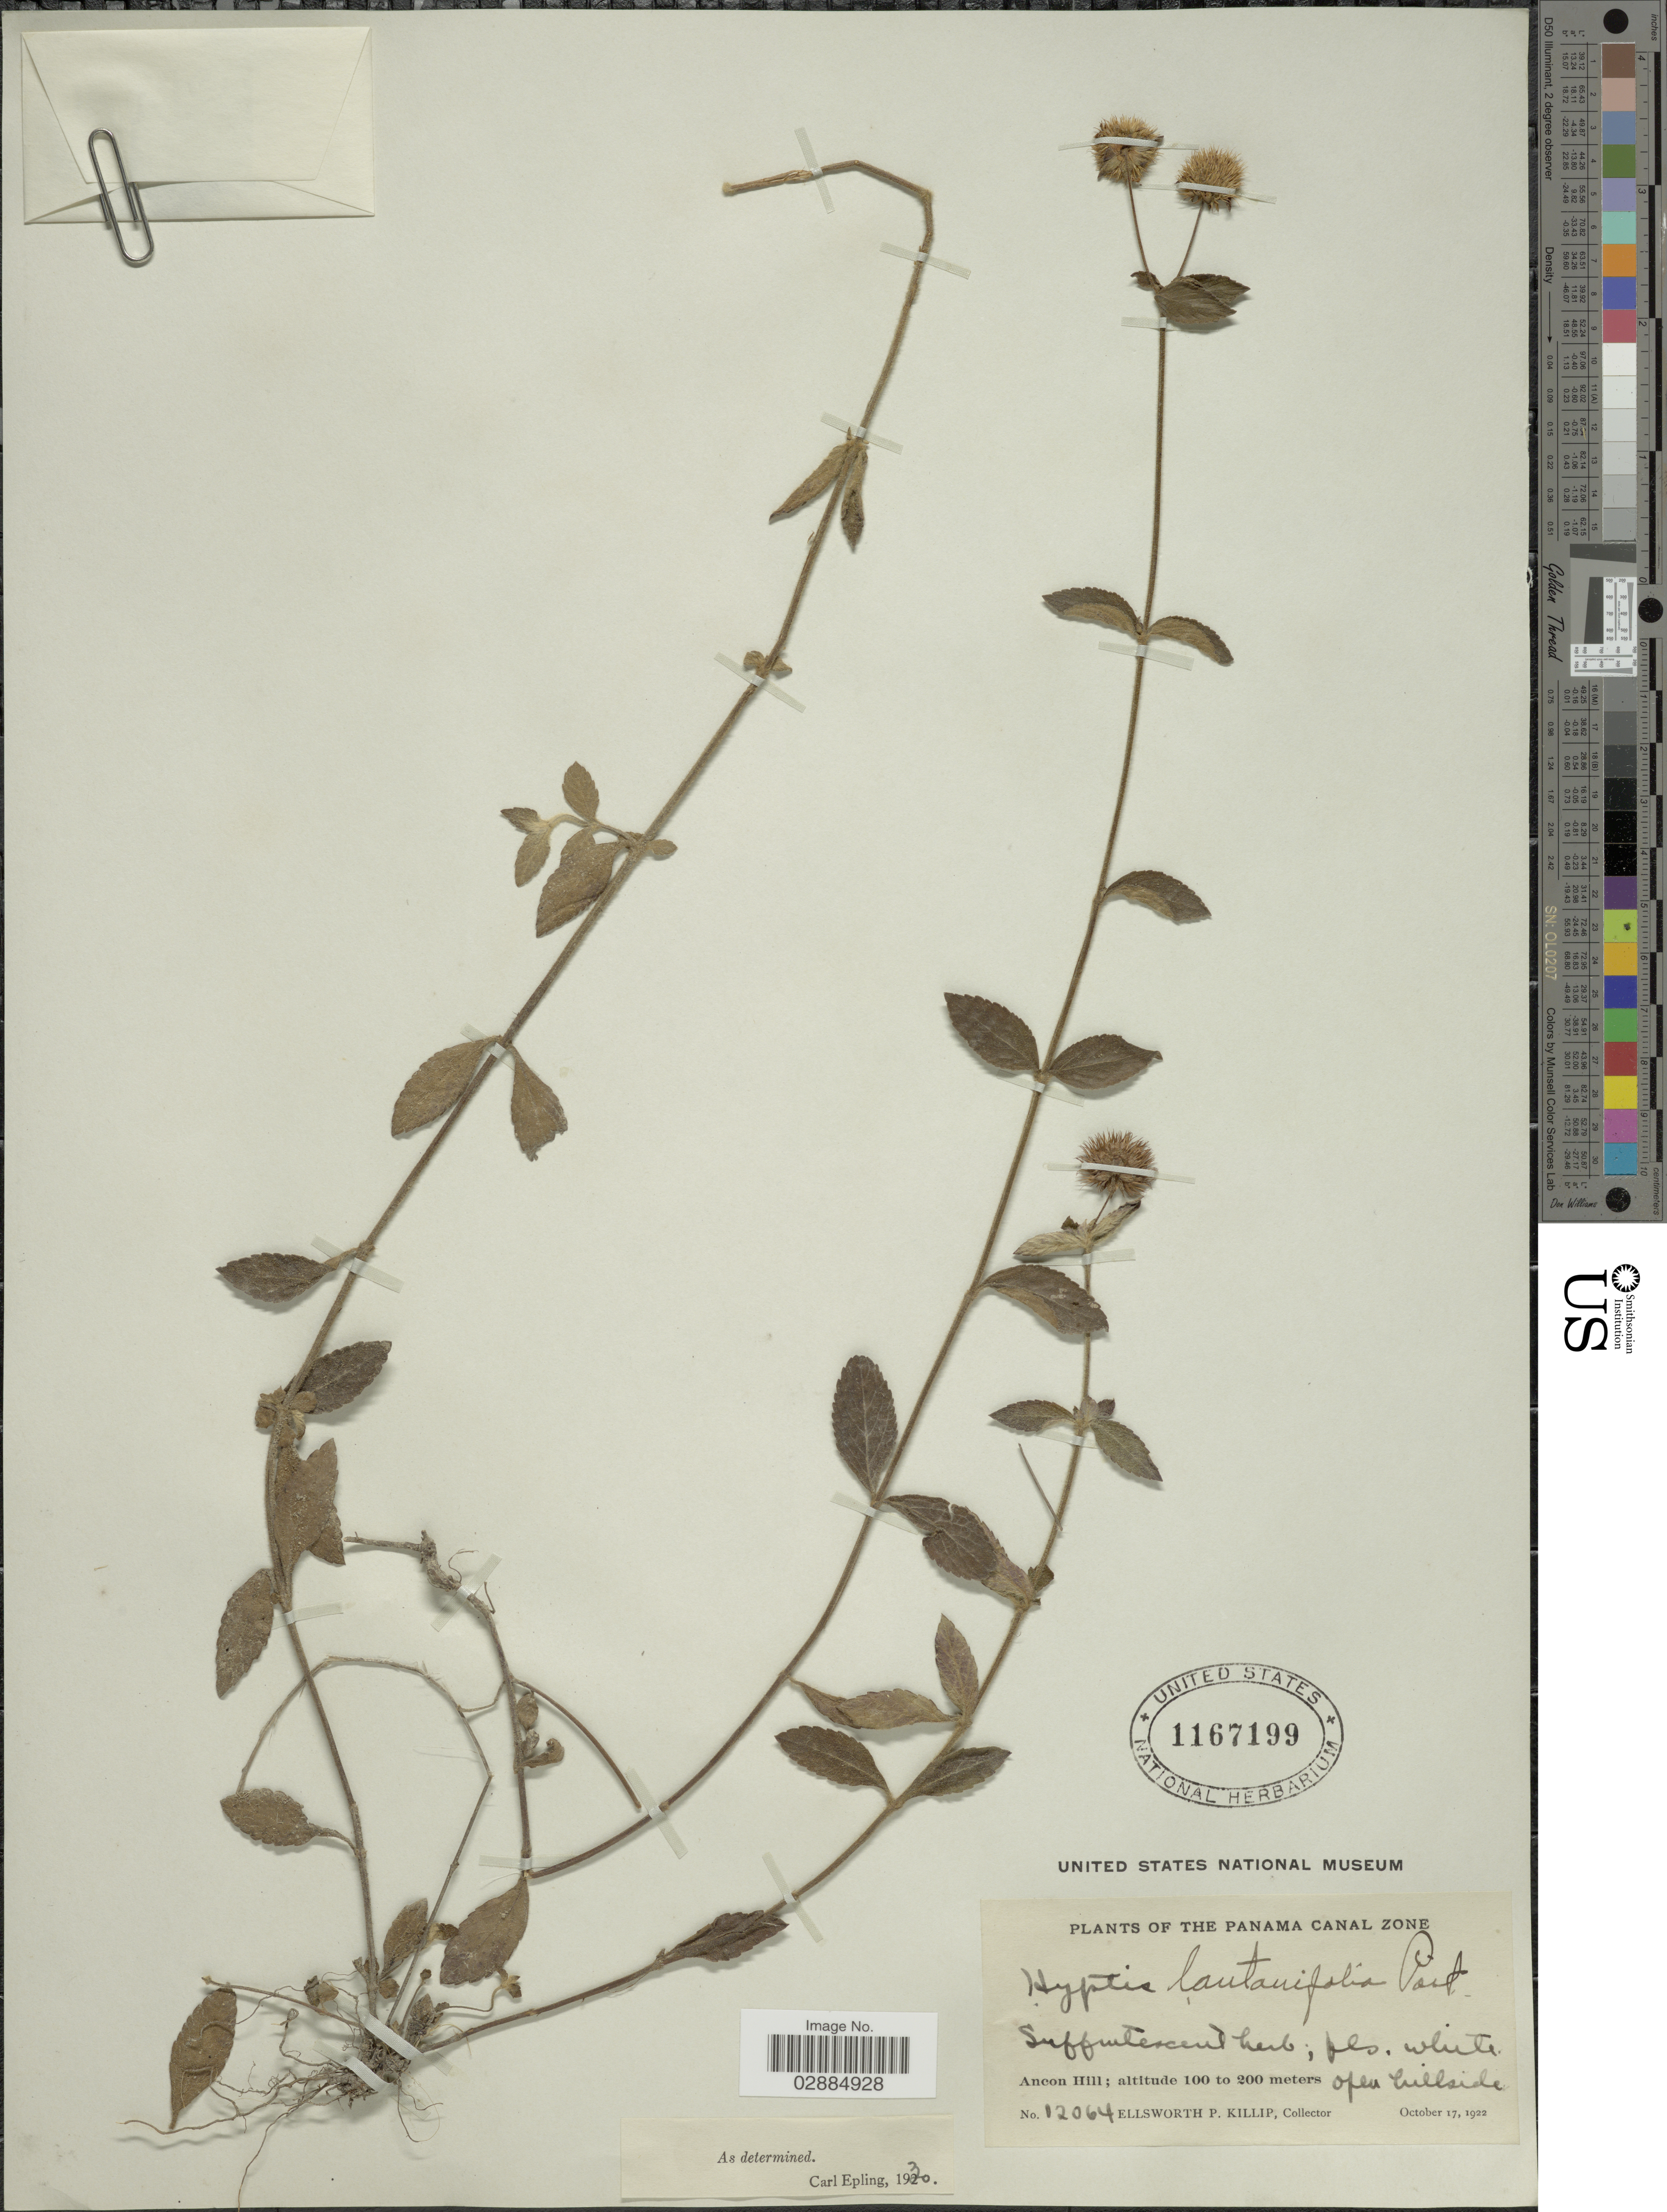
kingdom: Plantae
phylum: Tracheophyta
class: Magnoliopsida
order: Lamiales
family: Lamiaceae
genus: Hyptis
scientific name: Hyptis lantanifolia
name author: Poit.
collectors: E. P. Killip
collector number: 12064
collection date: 1922-10-17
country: Panama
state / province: Colón / Panamá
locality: The Panama Canal Zone, Ancon Hill.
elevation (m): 100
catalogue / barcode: US 1167199